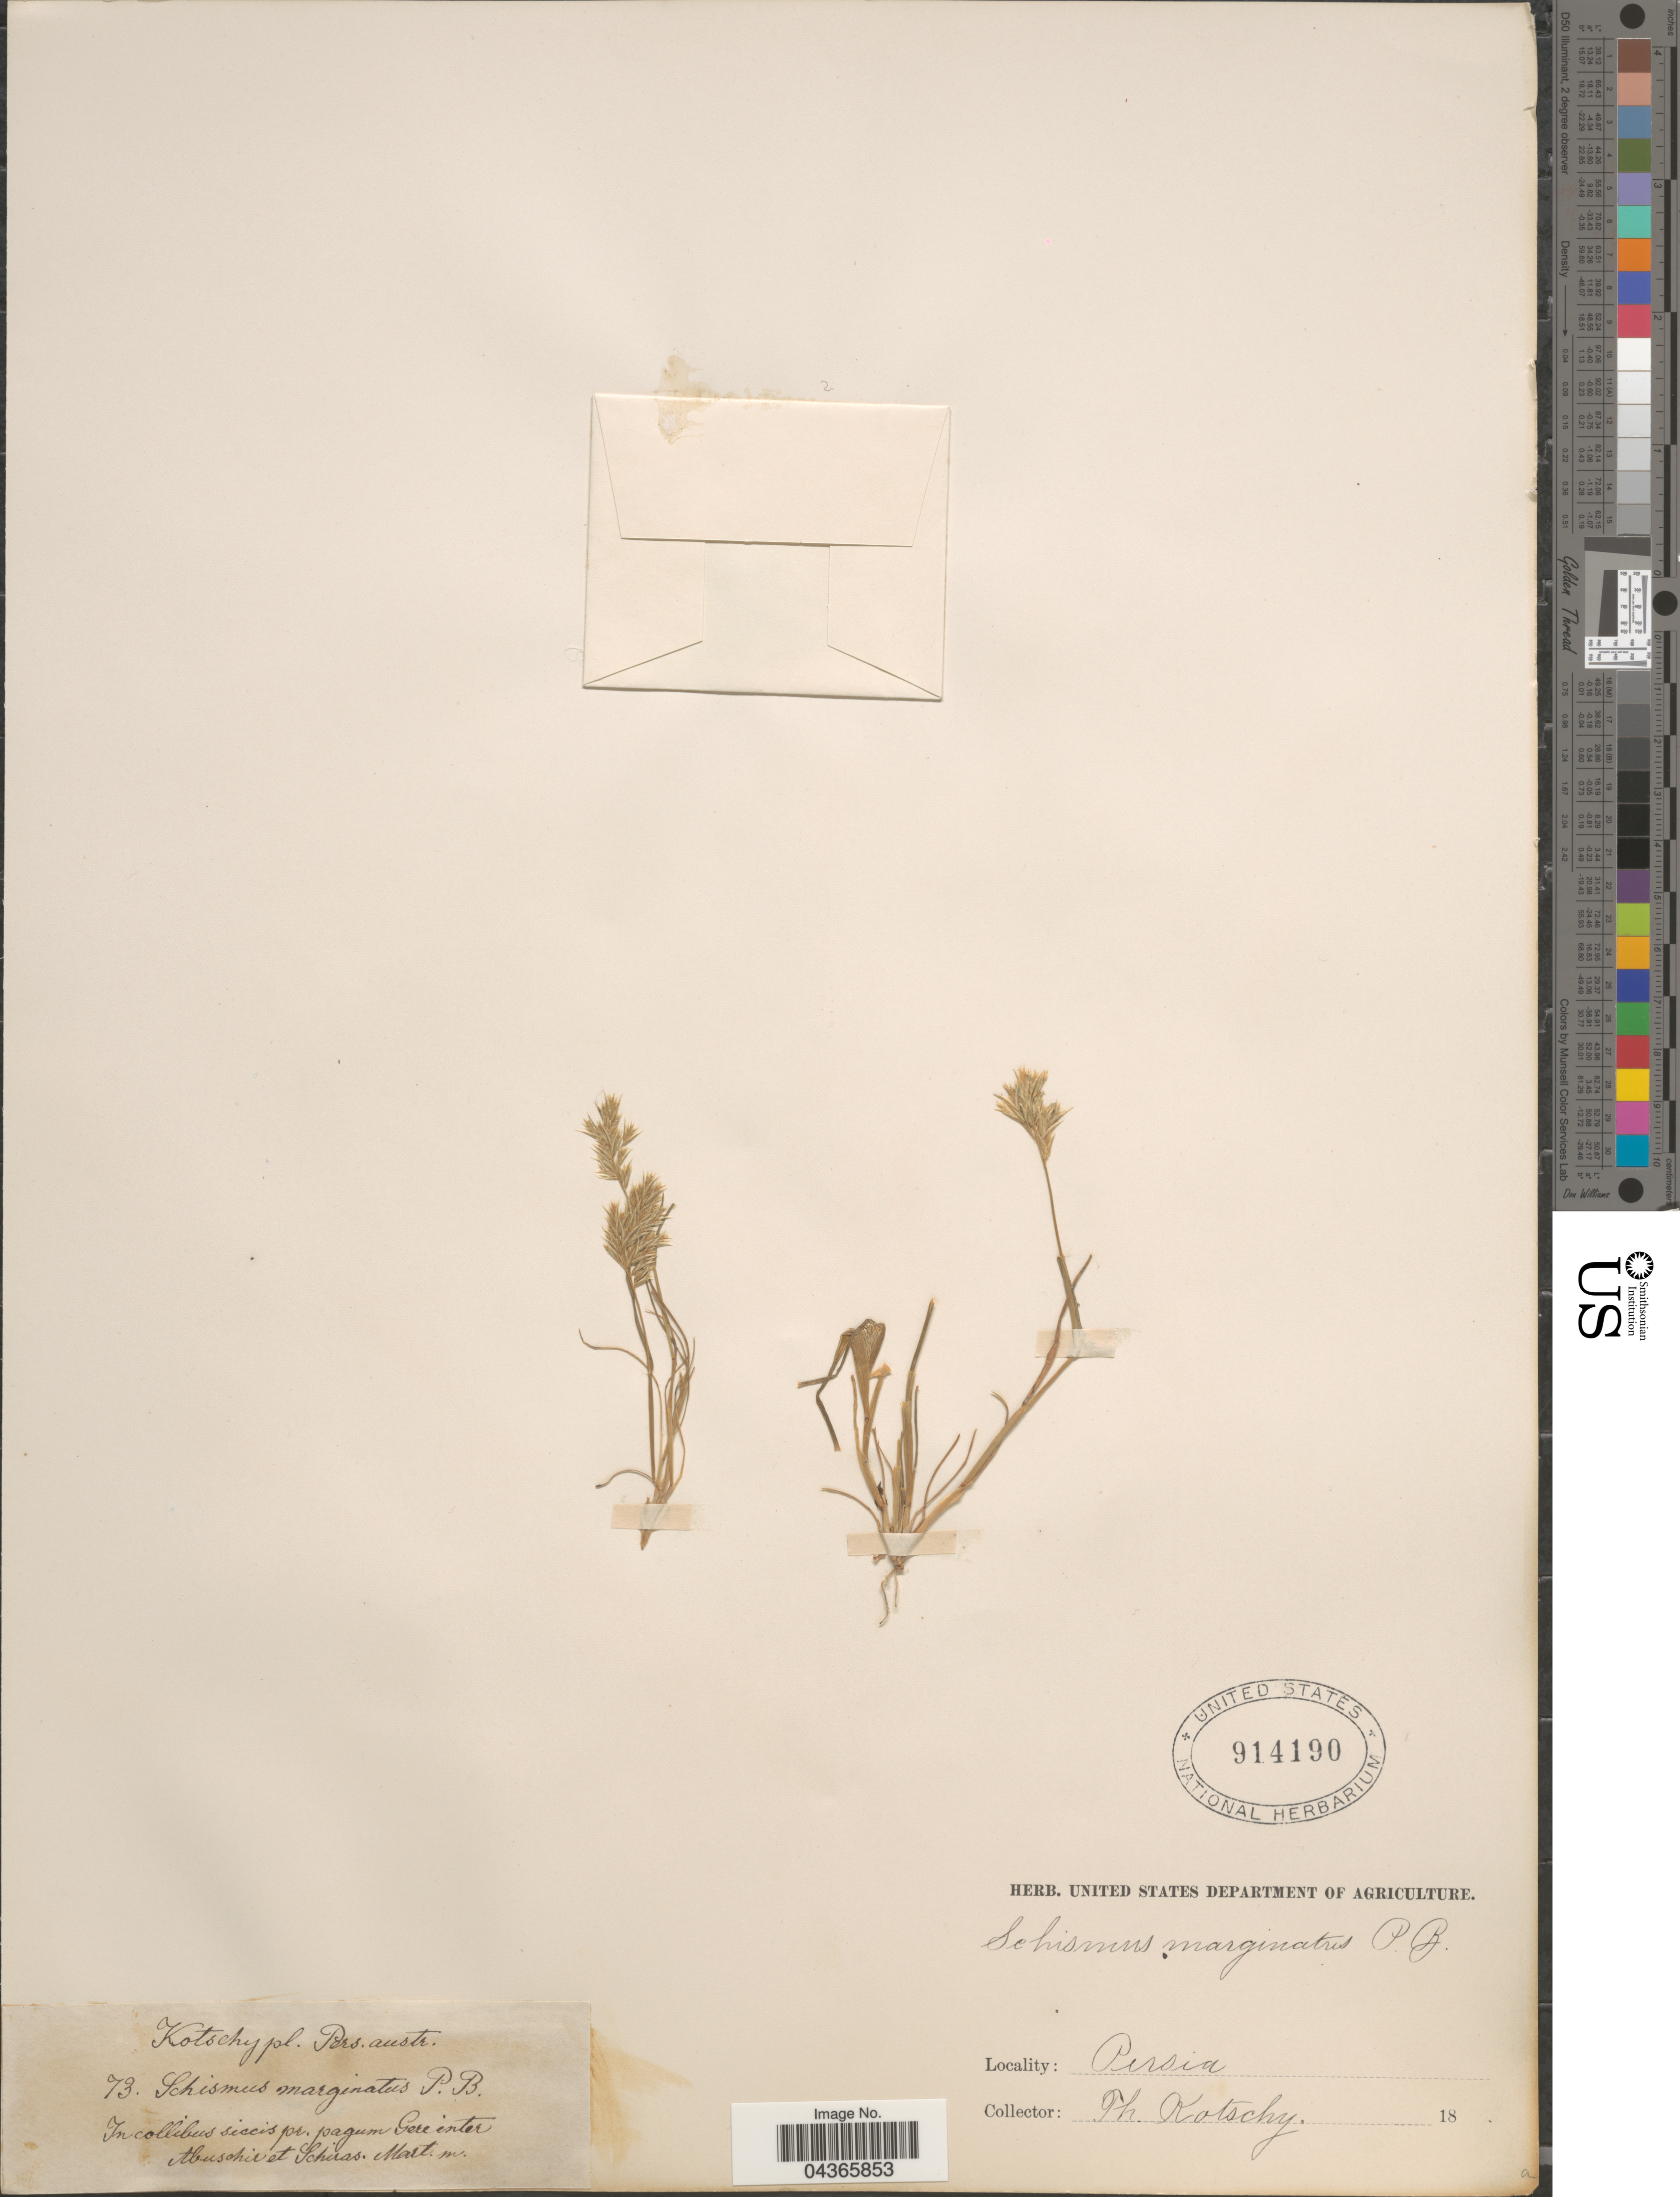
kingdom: Plantae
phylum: Tracheophyta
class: Liliopsida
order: Poales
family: Poaceae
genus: Schismus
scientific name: Schismus barbatus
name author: (L.) Thell.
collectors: K. G. Kotschy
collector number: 73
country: Iran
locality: In collibus siccis pr. pagum Gere inter Absuchir et Schiras. Pers. austr.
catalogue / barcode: US 914190